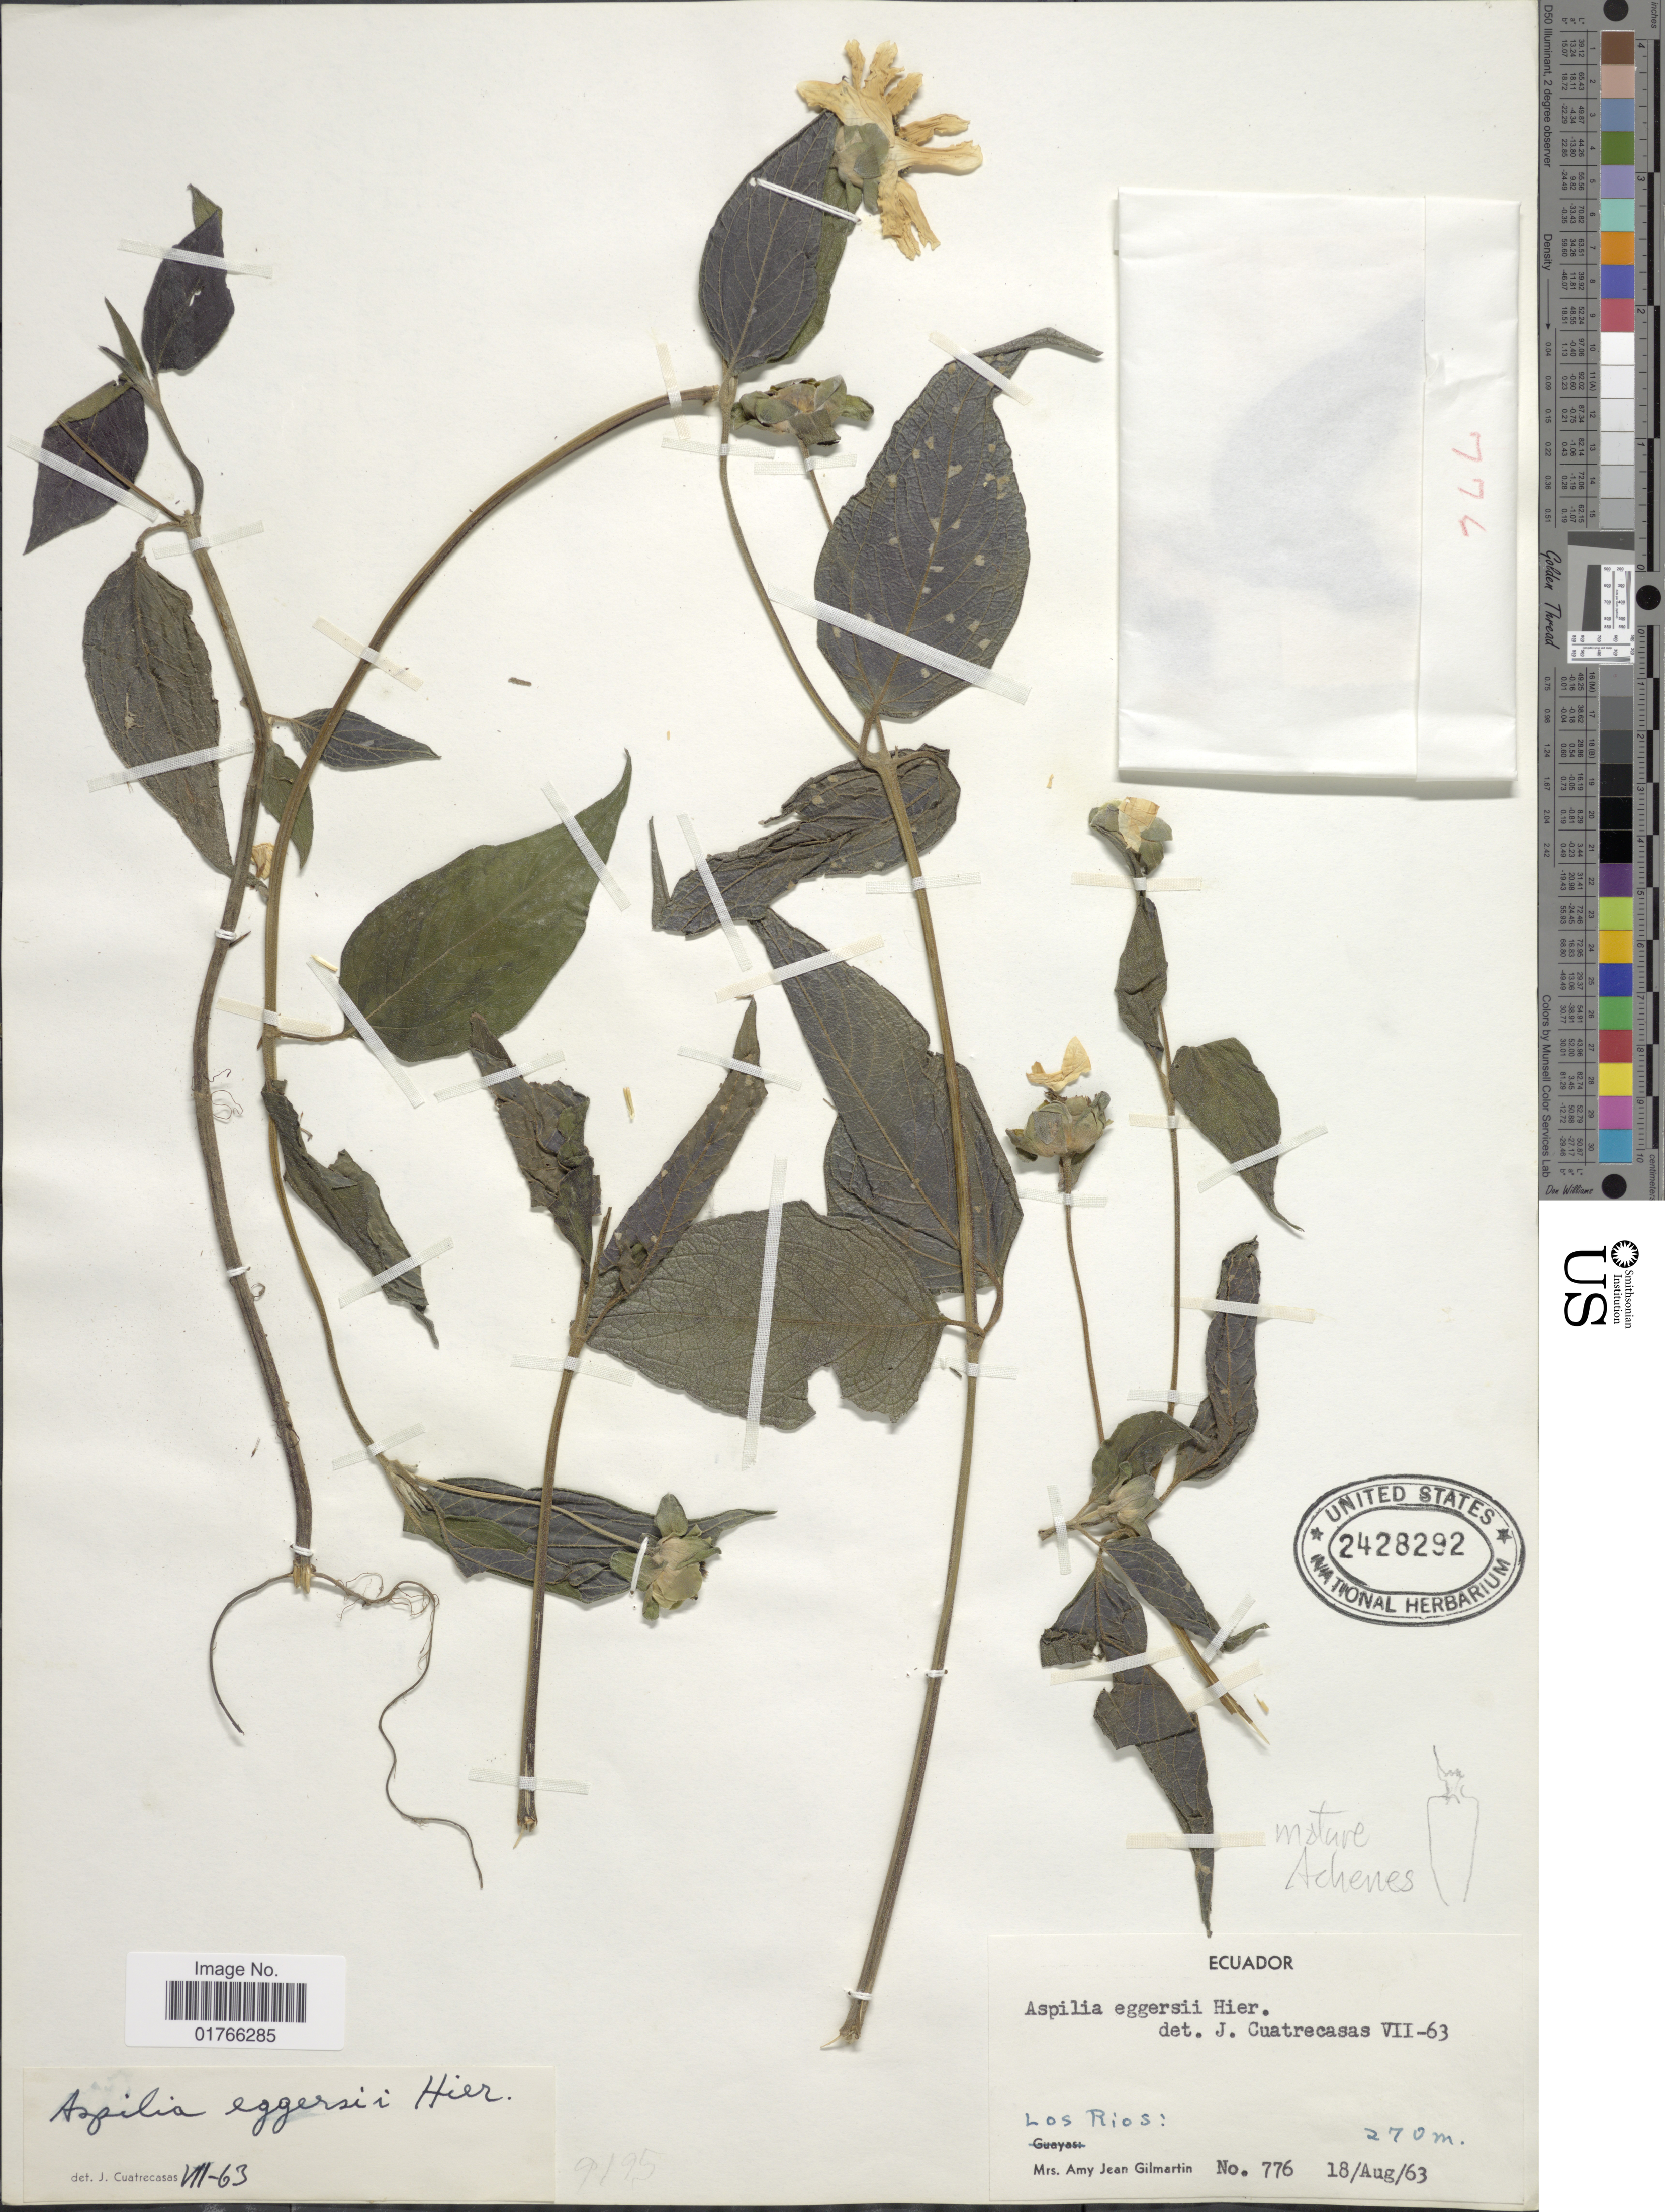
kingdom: Plantae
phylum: Tracheophyta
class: Magnoliopsida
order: Asterales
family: Asteraceae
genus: Elaphandra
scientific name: Elaphandra eggersii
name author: (Hieron.) H. Rob.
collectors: A. J. Gilmartin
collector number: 776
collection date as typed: Transcribed d/m/y: 18/8/63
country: Ecuador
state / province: Los Ríos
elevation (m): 270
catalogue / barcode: US 2428292